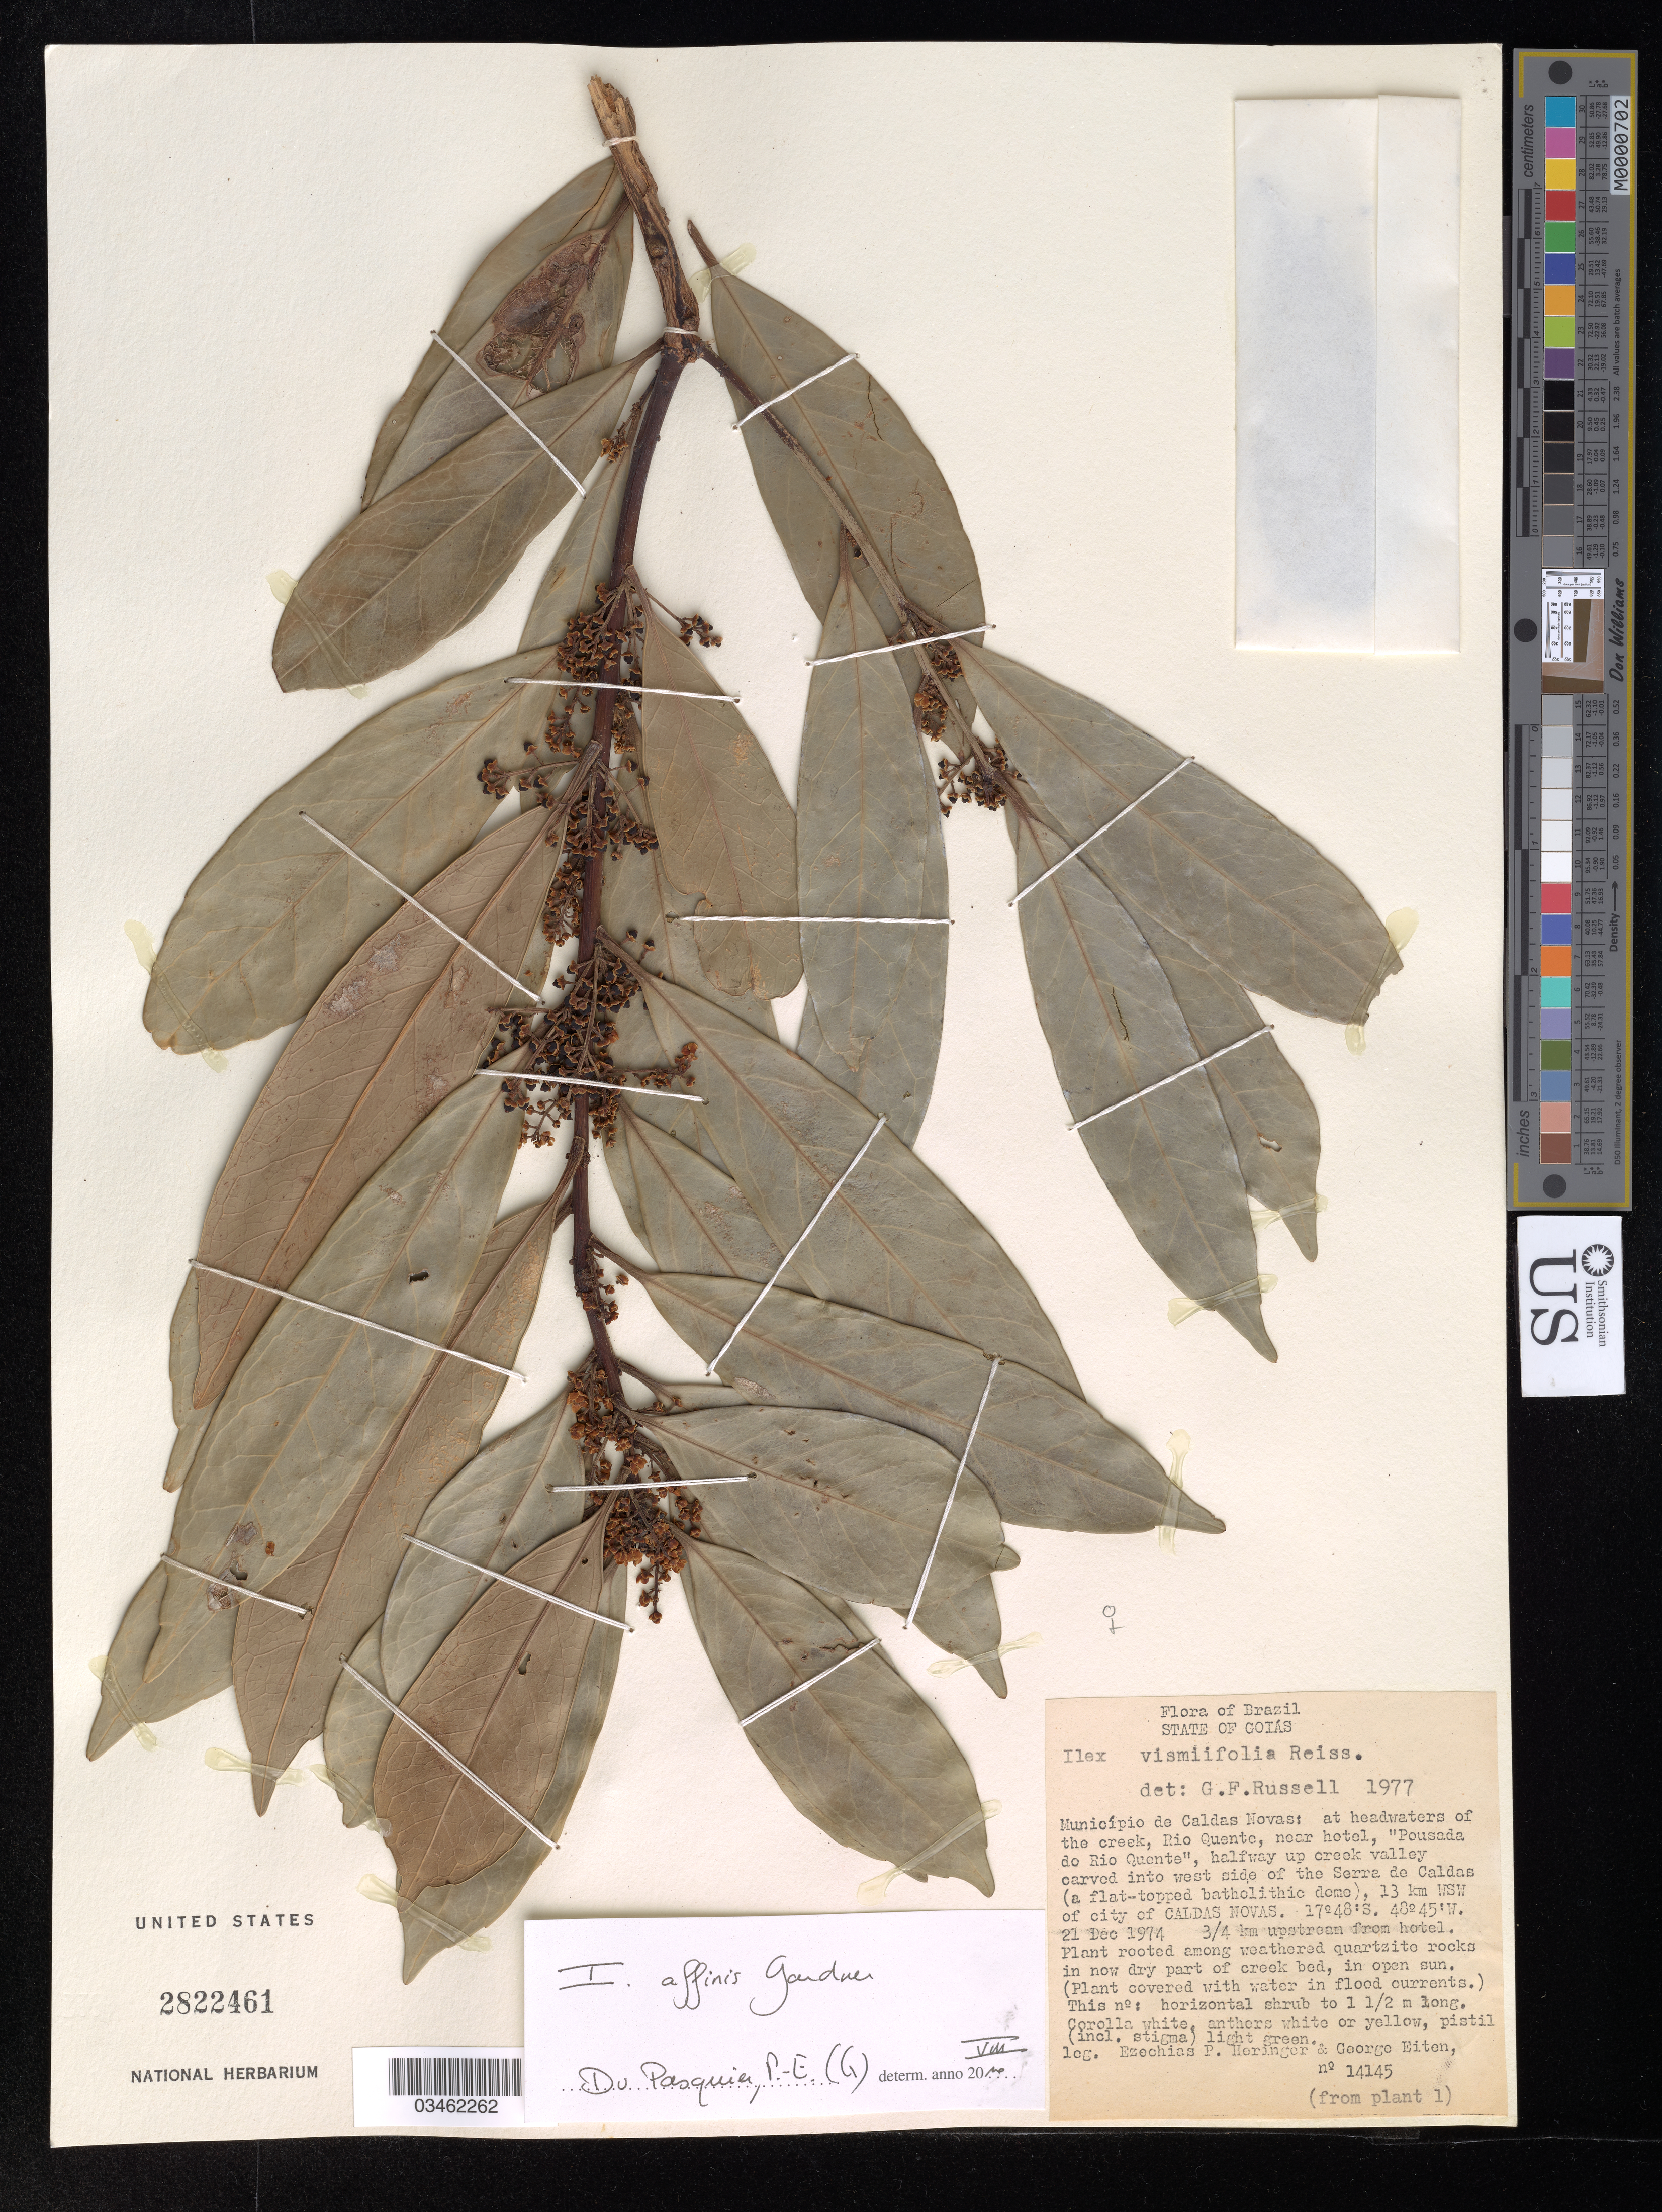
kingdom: Plantae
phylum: Tracheophyta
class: Magnoliopsida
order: Aquifoliales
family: Aquifoliaceae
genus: Ilex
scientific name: Ilex affinis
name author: Gardner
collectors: E. P. Heringer & G. Eiten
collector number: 14145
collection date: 1974-12-21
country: Brazil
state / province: Goiás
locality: Município de Caldas Novas; at headwaters of the creek, Rio Quente, near hotel, "Pousada do Rio Quente", halfway up creek valley carved into west side of the Serra de Caldas (a flat-topped batholithic dome), 13 km WSW of city of Caldas Novas.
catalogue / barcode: US 2822461